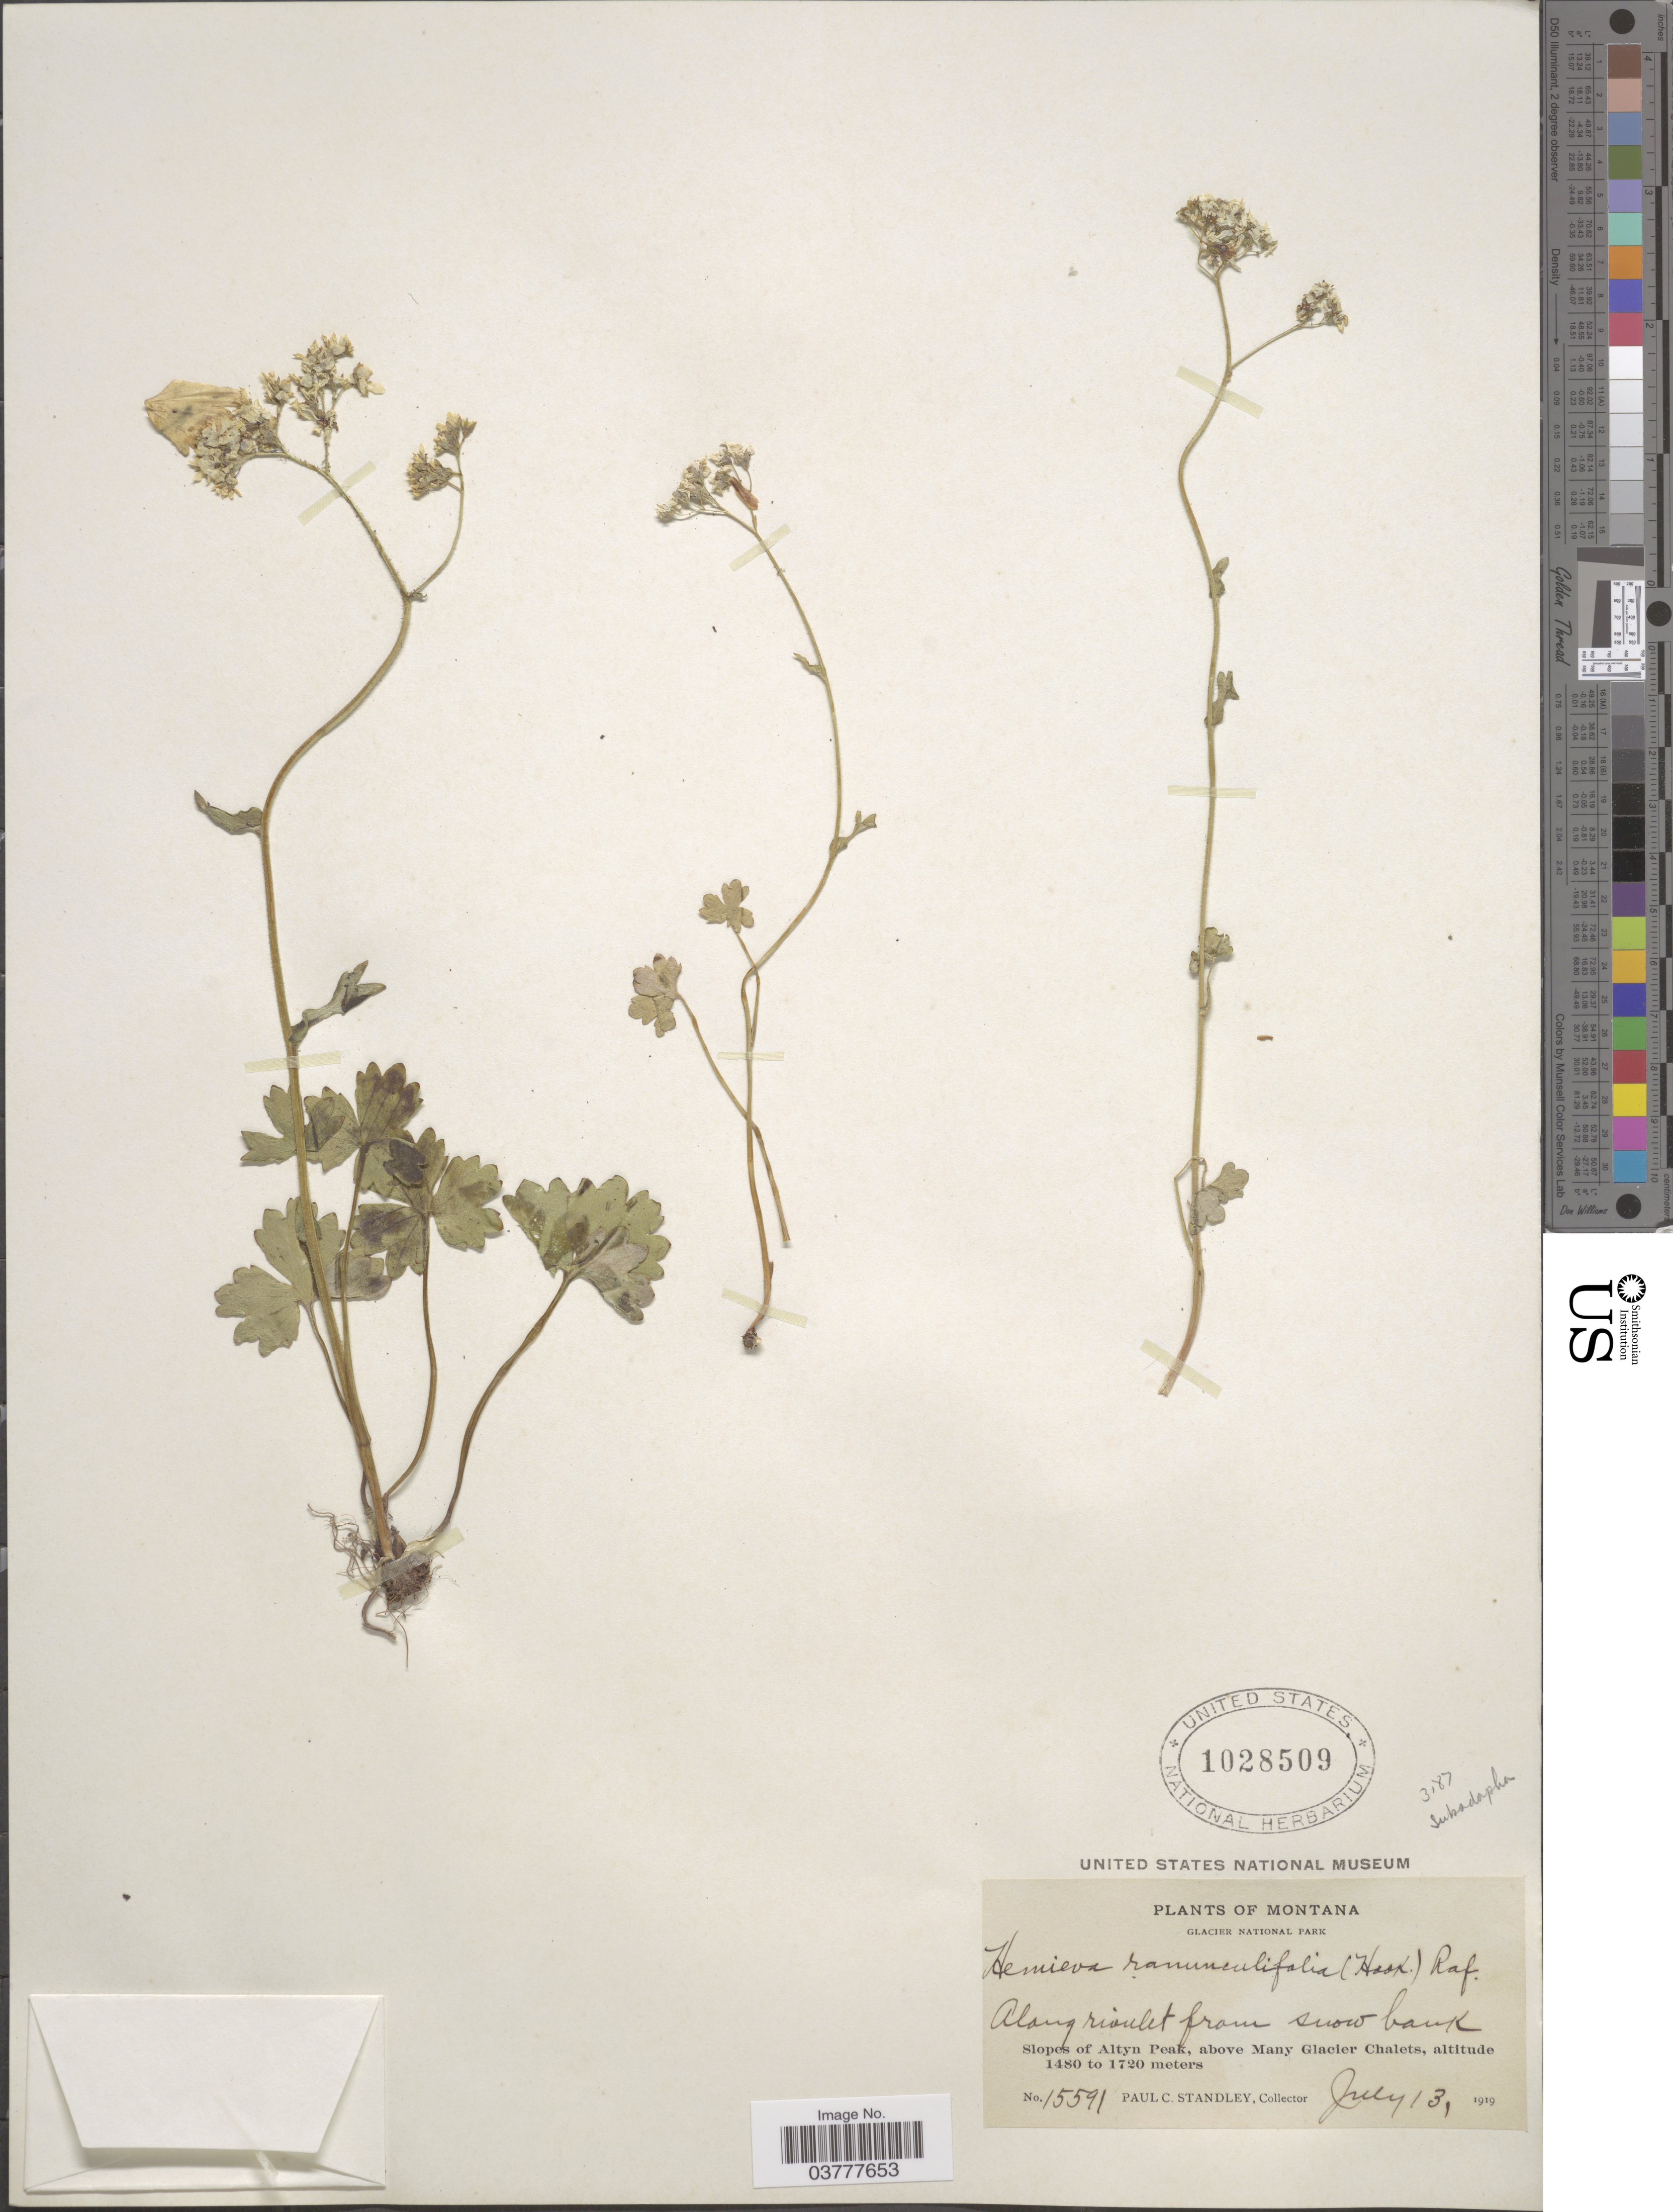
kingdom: Plantae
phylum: Tracheophyta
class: Magnoliopsida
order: Saxifragales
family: Saxifragaceae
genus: Hemieva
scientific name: Hemieva ranunculifolia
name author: (Hook.) Raf.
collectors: P. C. Standley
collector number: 15591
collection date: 1919-07-13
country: United States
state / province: Montana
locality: Glacier National Park. Slopes of Altyn Peak, above Many Glacier Chalets.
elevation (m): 1480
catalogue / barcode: US 1028509